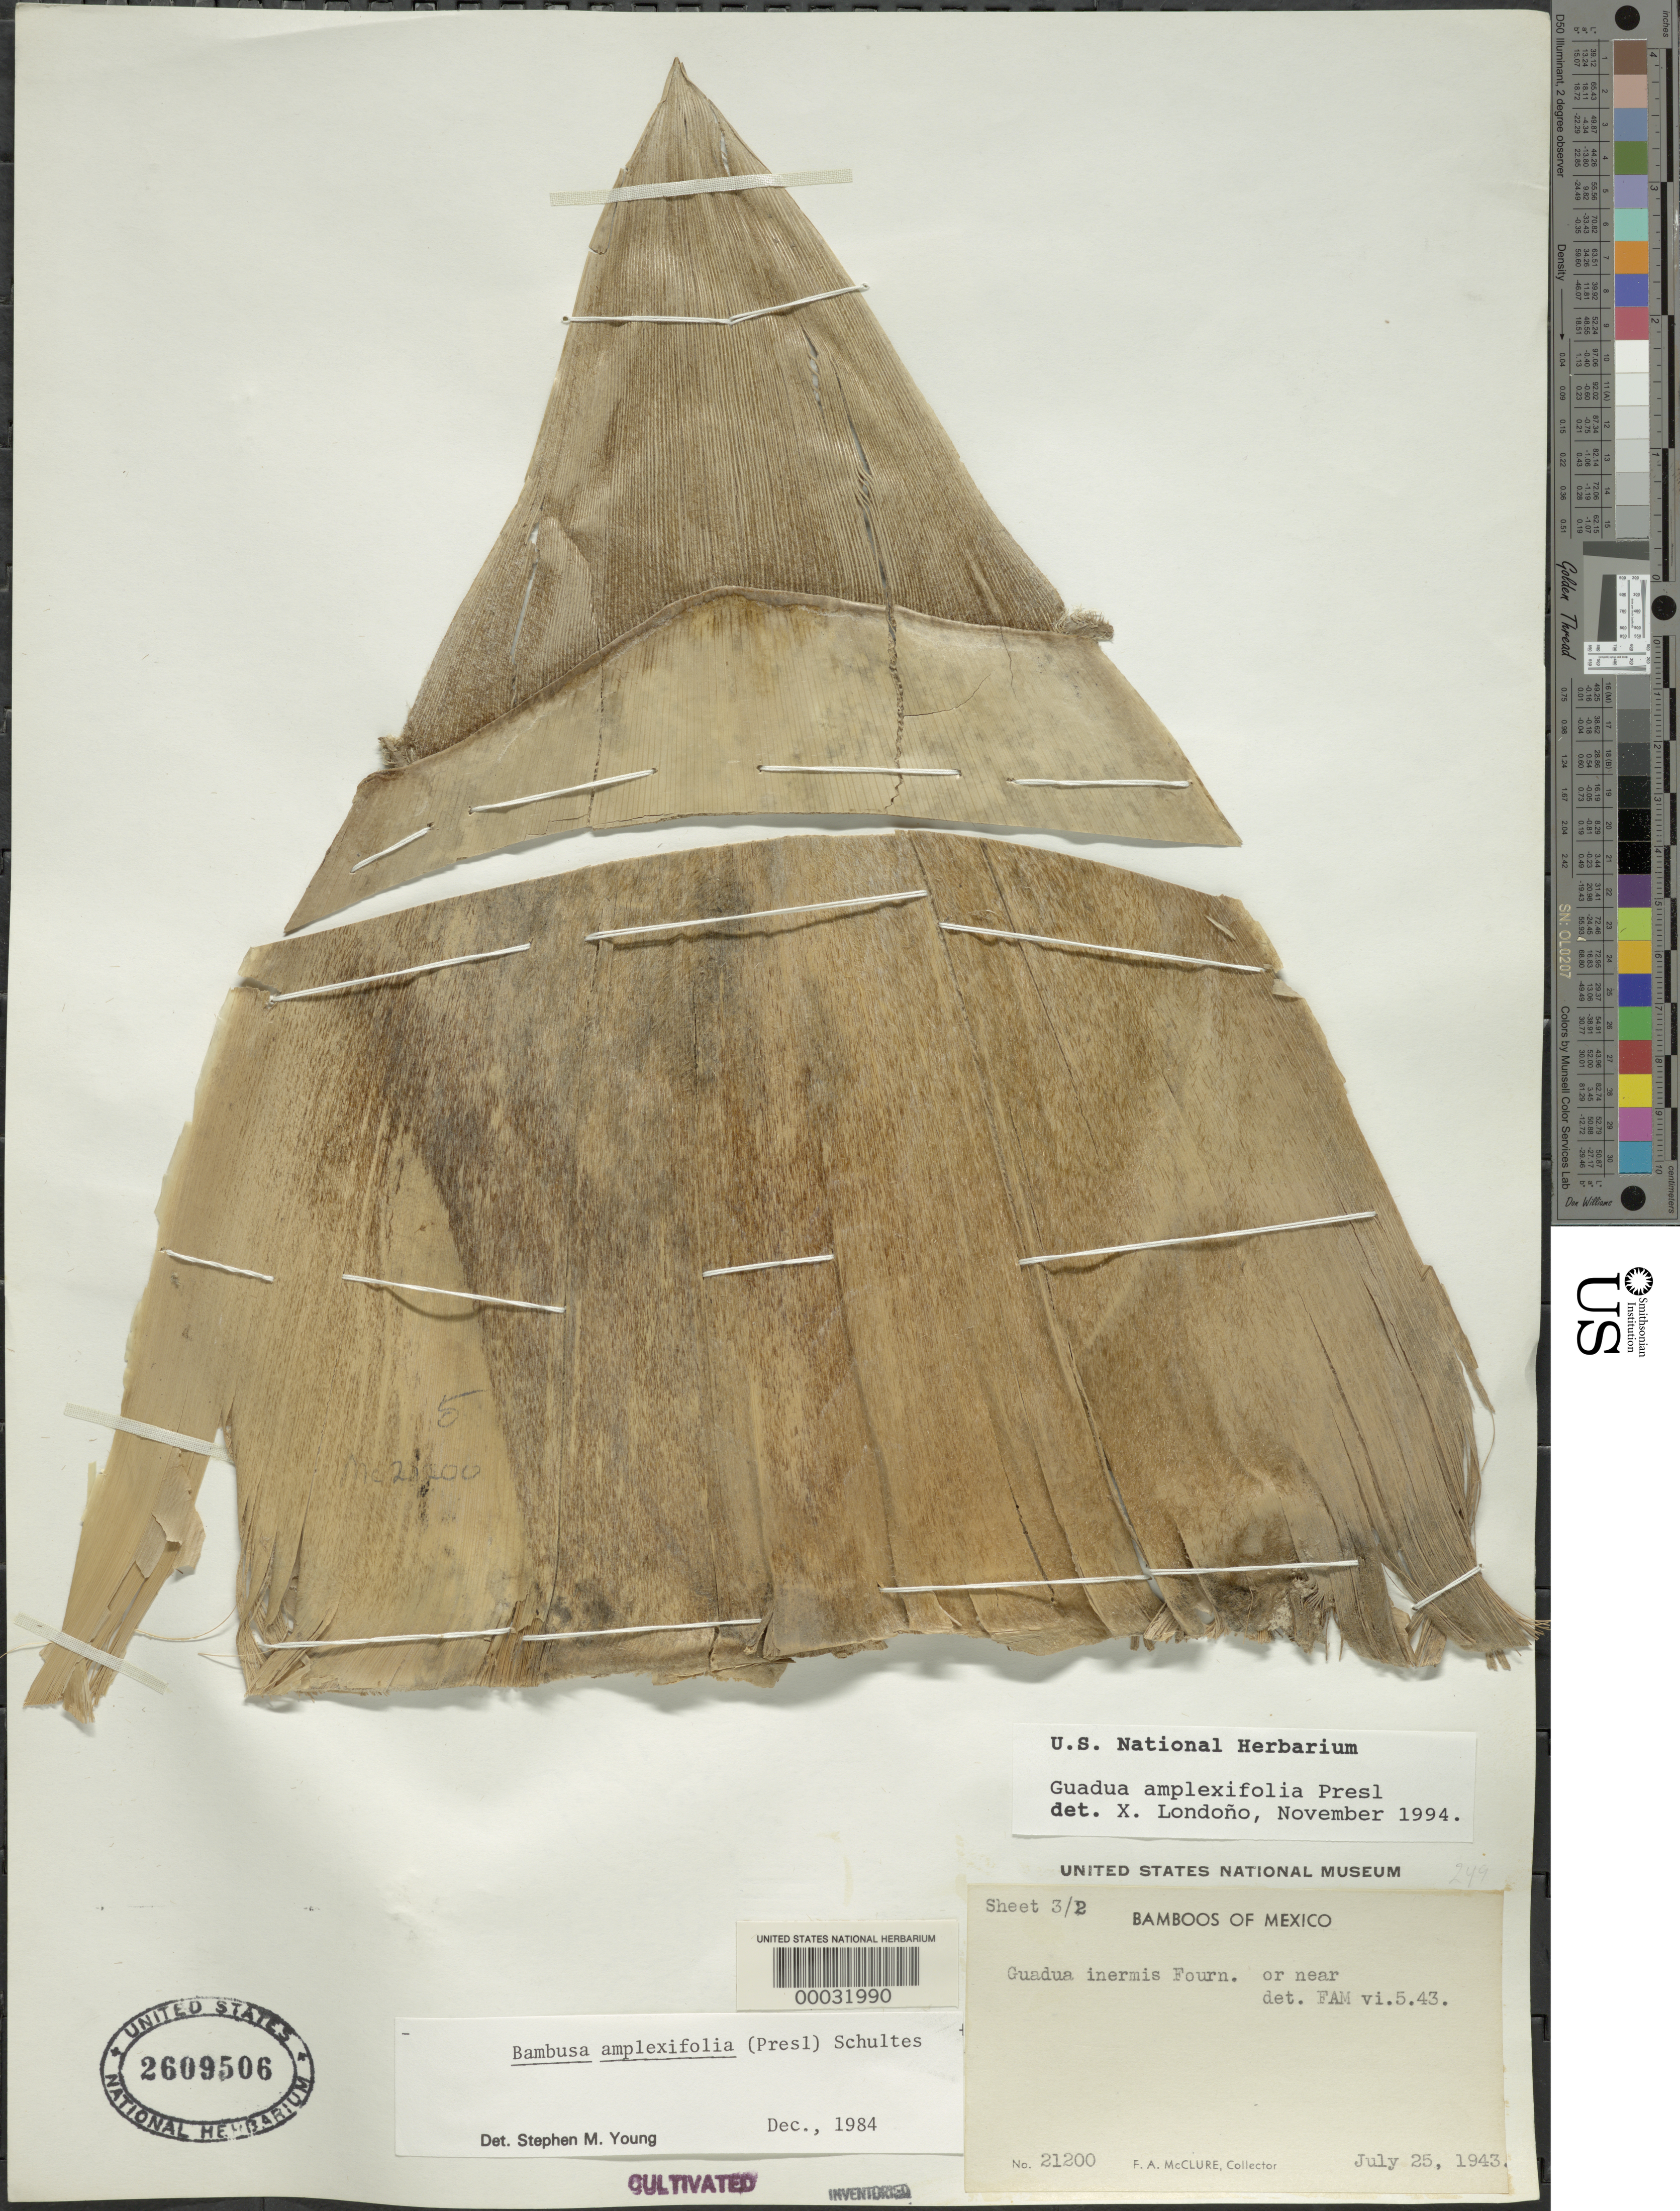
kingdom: Plantae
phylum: Tracheophyta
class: Liliopsida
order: Poales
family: Poaceae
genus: Guadua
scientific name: Guadua amplexifolia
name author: J. Presl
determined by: Londoño, X., (TULV), Jardin Botanico "Juan Maria Cespedes"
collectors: F. A. McClure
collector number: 21200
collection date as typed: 25 Jul 1943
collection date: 1943-07-25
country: Mexico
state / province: Puebla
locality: Chietla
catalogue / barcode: US 2609506